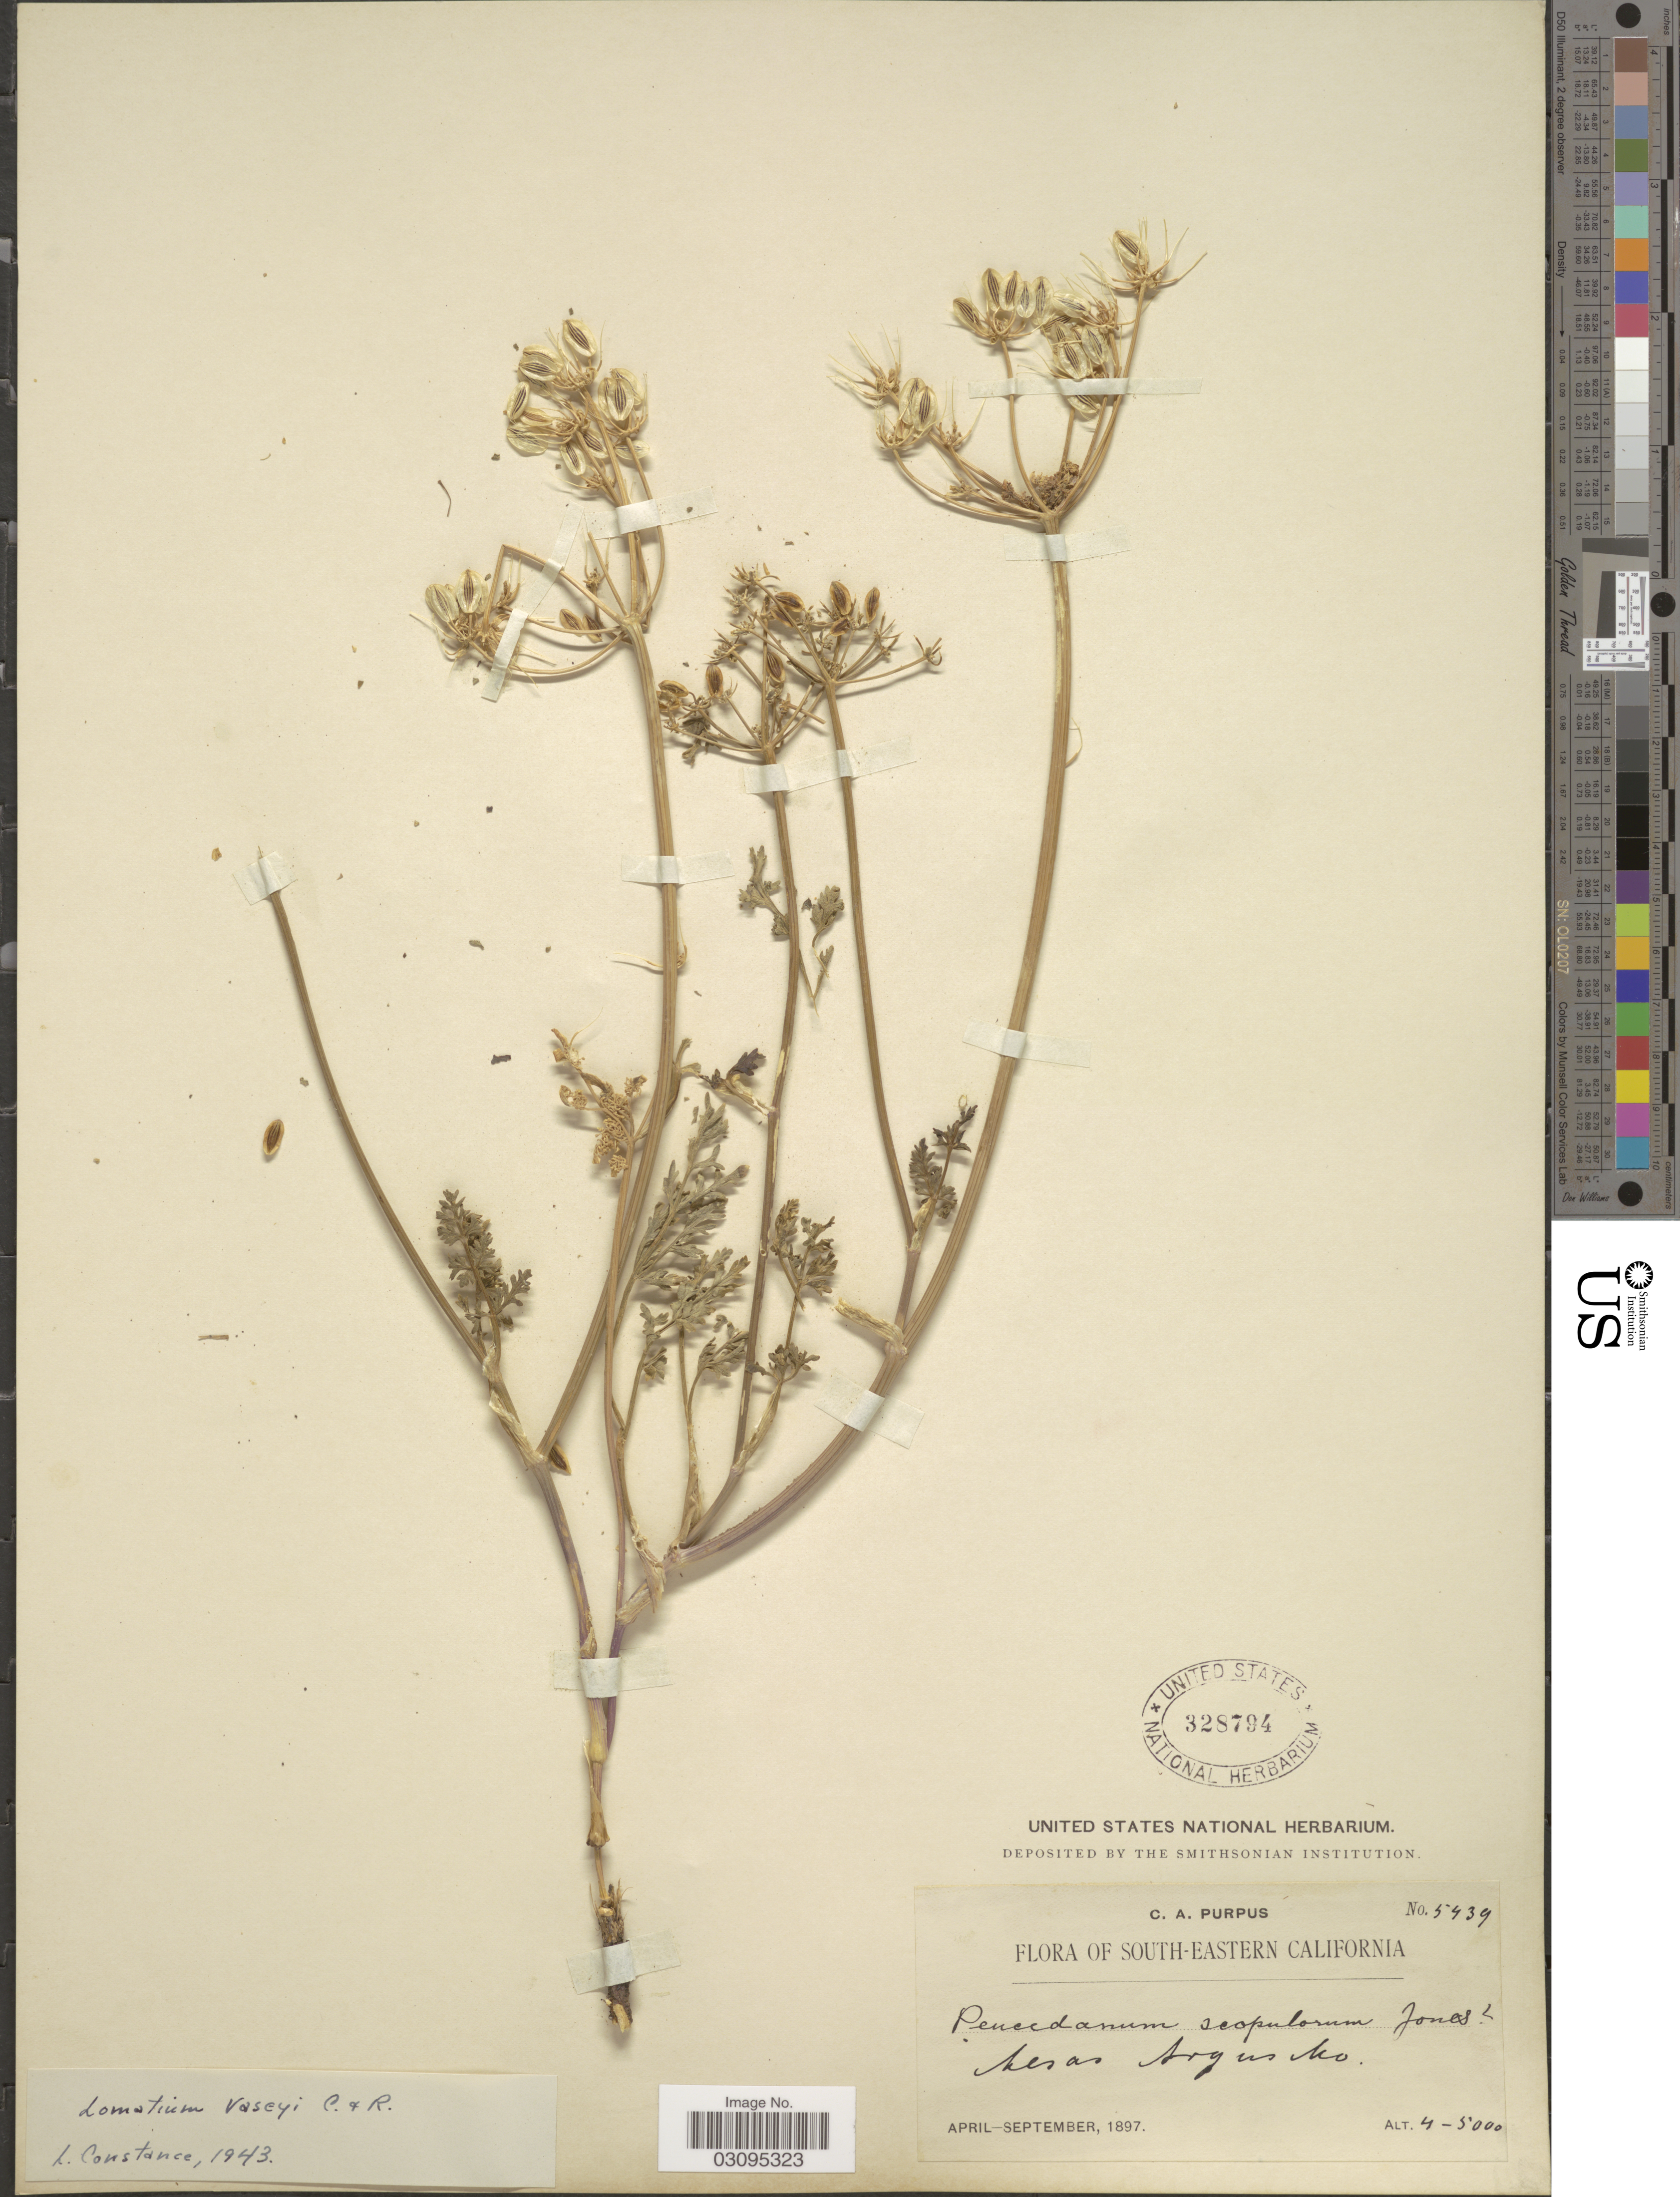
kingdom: Plantae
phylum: Tracheophyta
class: Magnoliopsida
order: Apiales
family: Apiaceae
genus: Lomatium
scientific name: Lomatium vaseyi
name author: (J.M. Coult. & Rose) J.M. Coult. & Rose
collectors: C. A. Purpus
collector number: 5439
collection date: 1897-04/1897-09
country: United States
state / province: California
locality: South-Eastern California, Mesas Argusko.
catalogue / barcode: US 328794